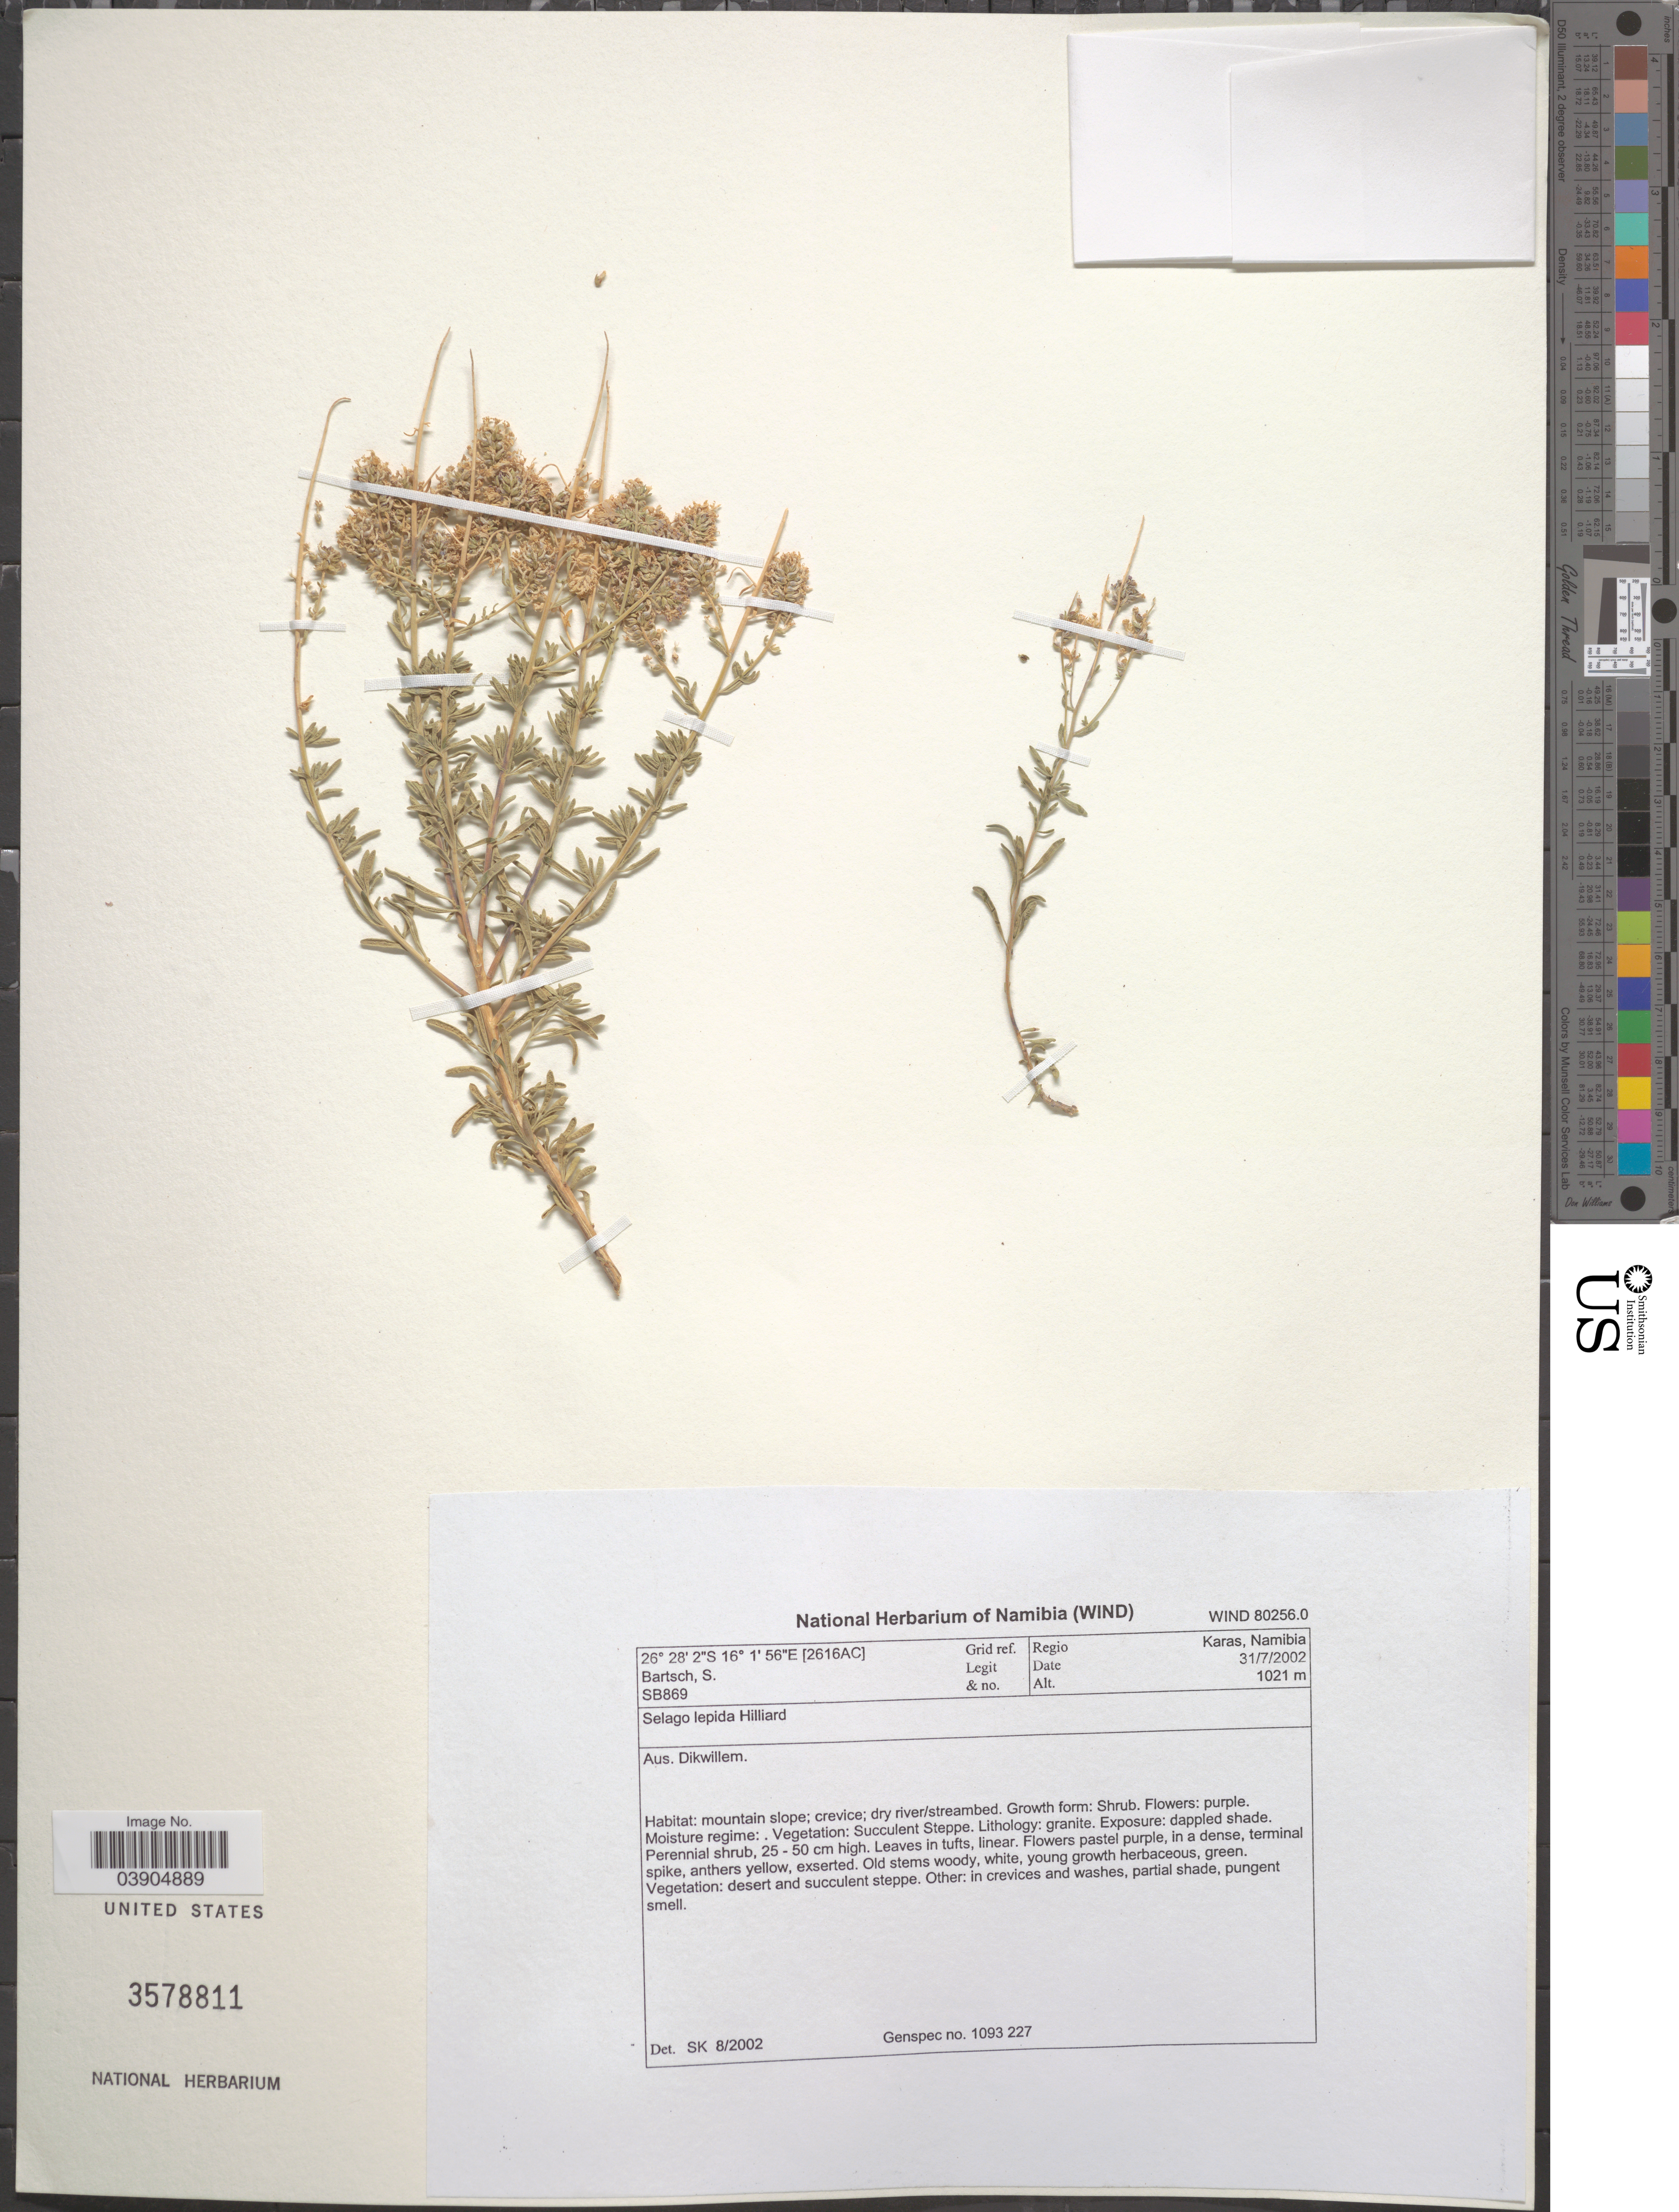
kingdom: Plantae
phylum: Tracheophyta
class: Magnoliopsida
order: Lamiales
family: Scrophulariaceae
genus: Selago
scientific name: Selago lepida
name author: Hilliard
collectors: S. Bartsch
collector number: SB869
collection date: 2002-07-31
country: Namibia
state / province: Karas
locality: Grid ref. [2616AC]. Regio Karas. Aus. Dikwillem.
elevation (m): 1021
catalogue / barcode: US 3578811